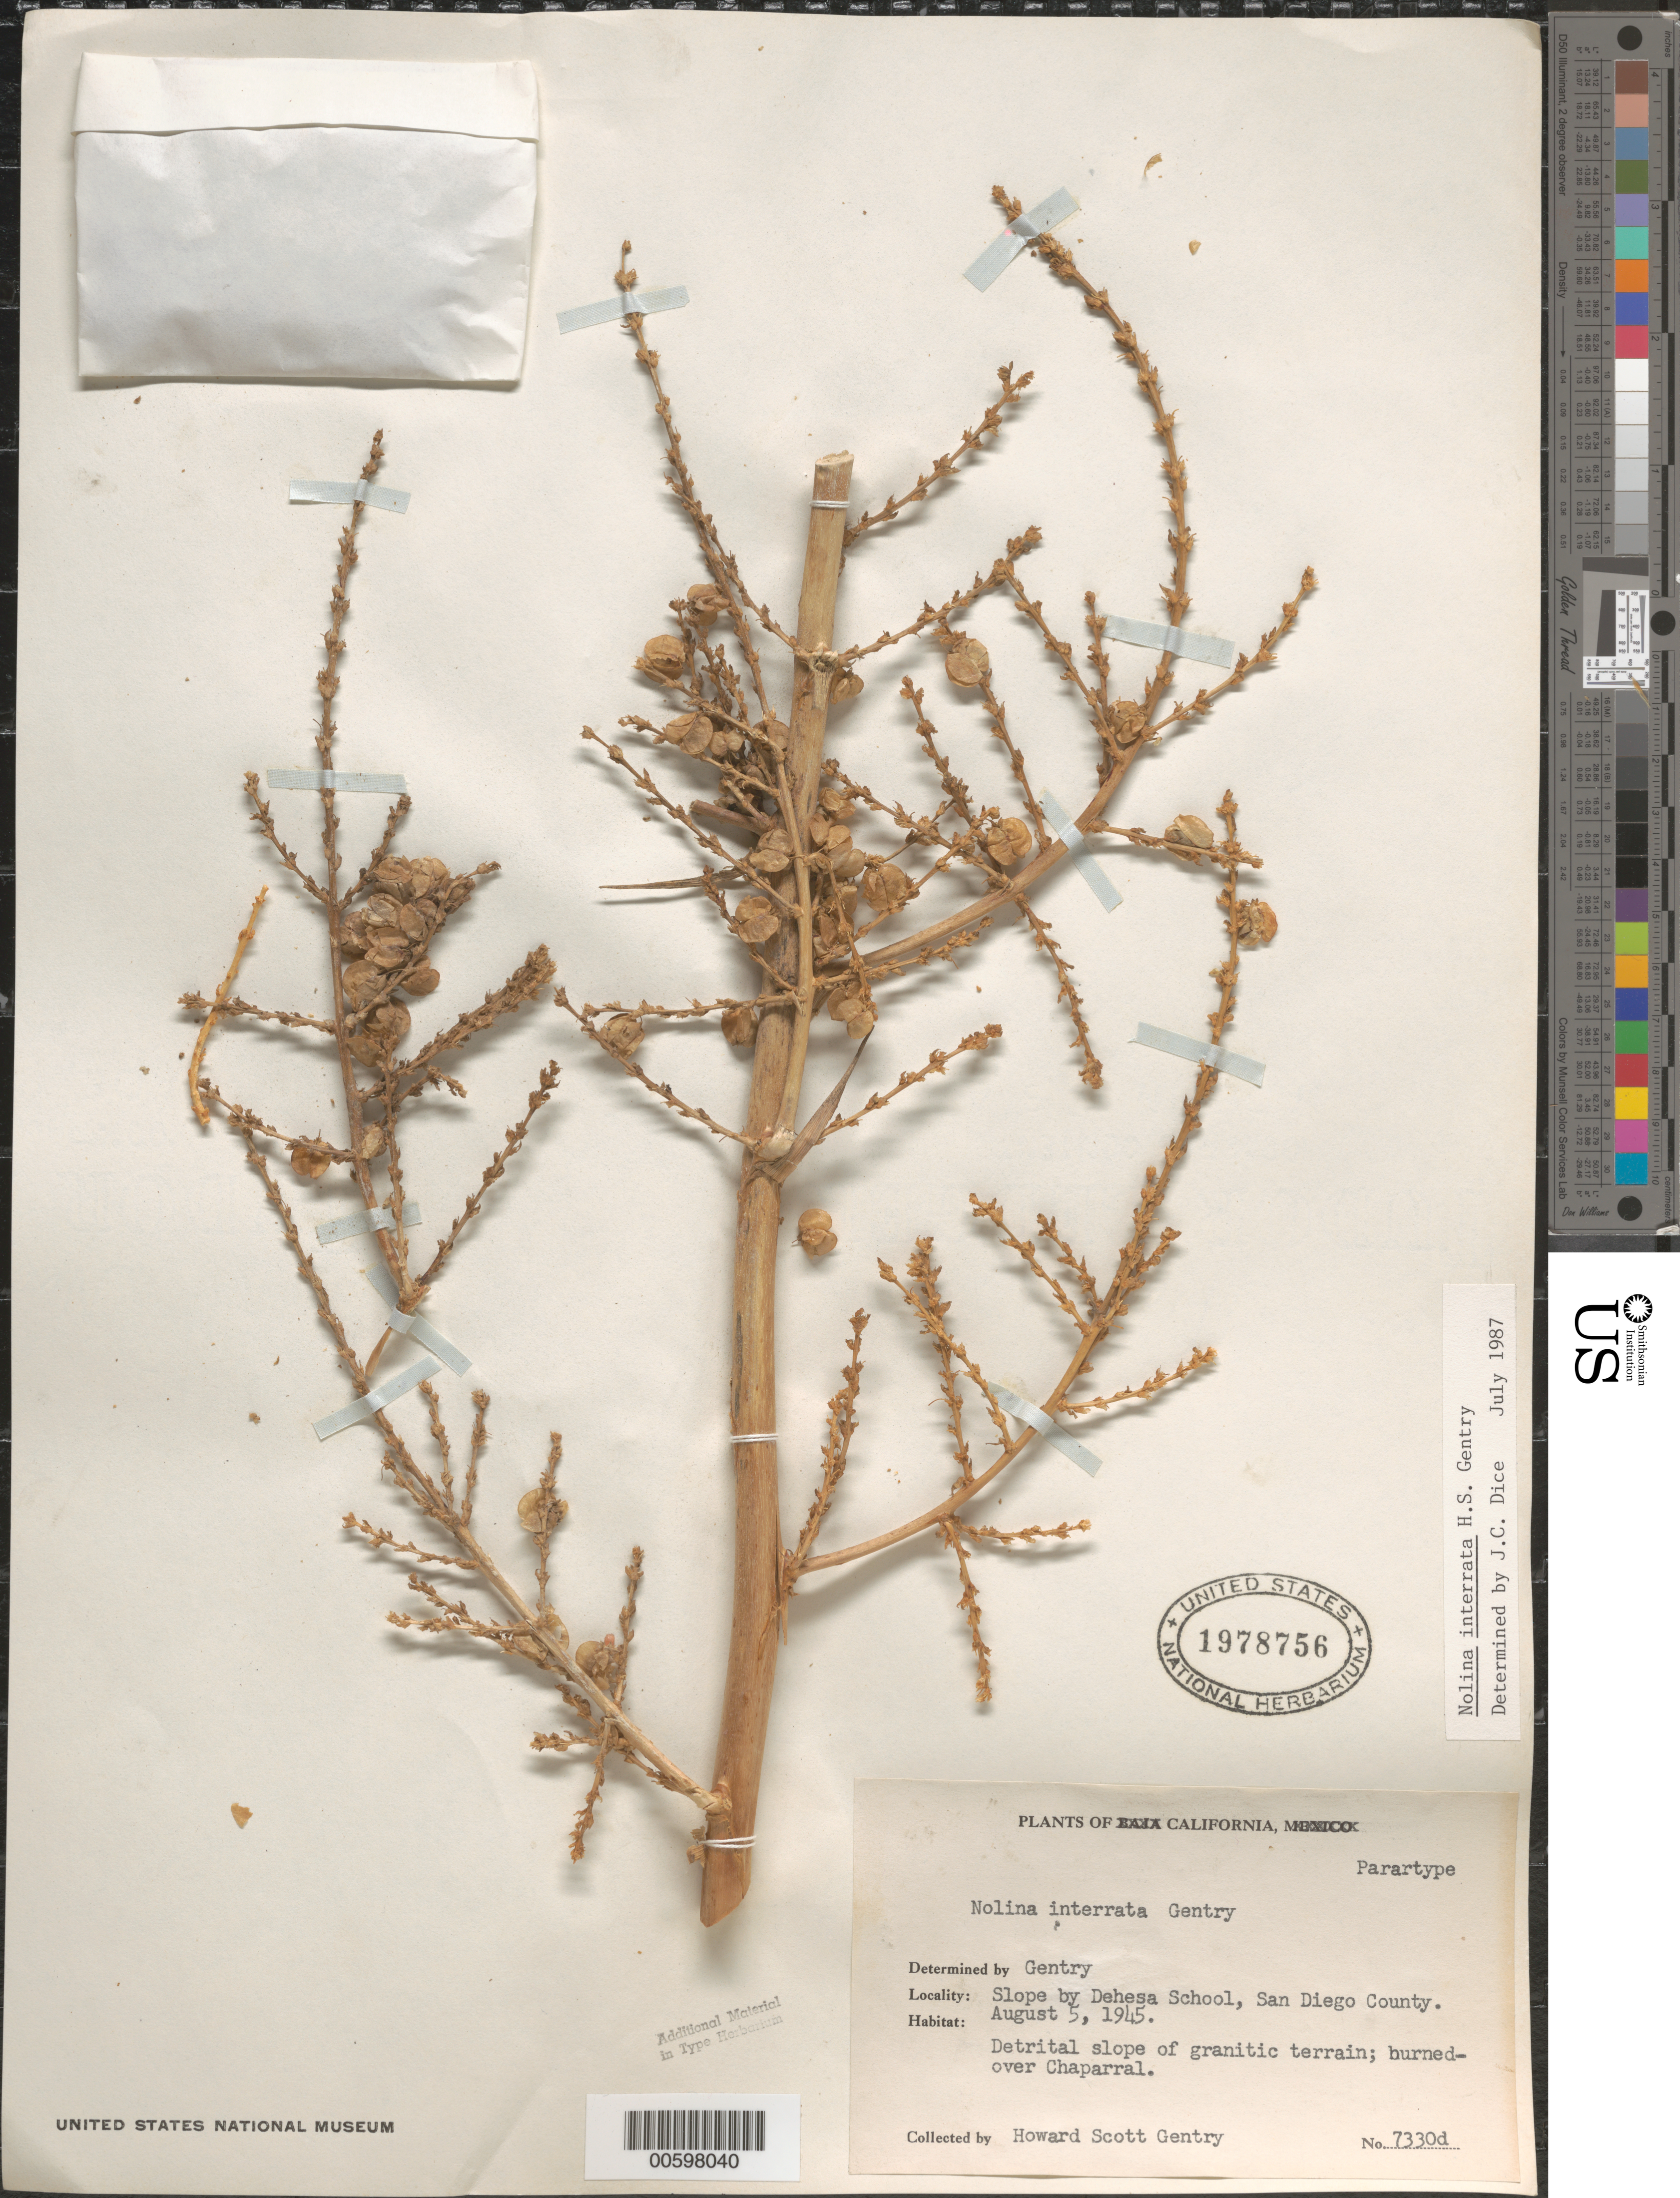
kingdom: Plantae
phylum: Tracheophyta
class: Liliopsida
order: Asparagales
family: Asparagaceae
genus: Nolina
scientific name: Nolina interrata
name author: Gentry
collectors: H. S. Gentry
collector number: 7330d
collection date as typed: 05 Aug 1945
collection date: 1945-08-05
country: United States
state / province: California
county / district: San Diego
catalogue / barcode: US 1978756